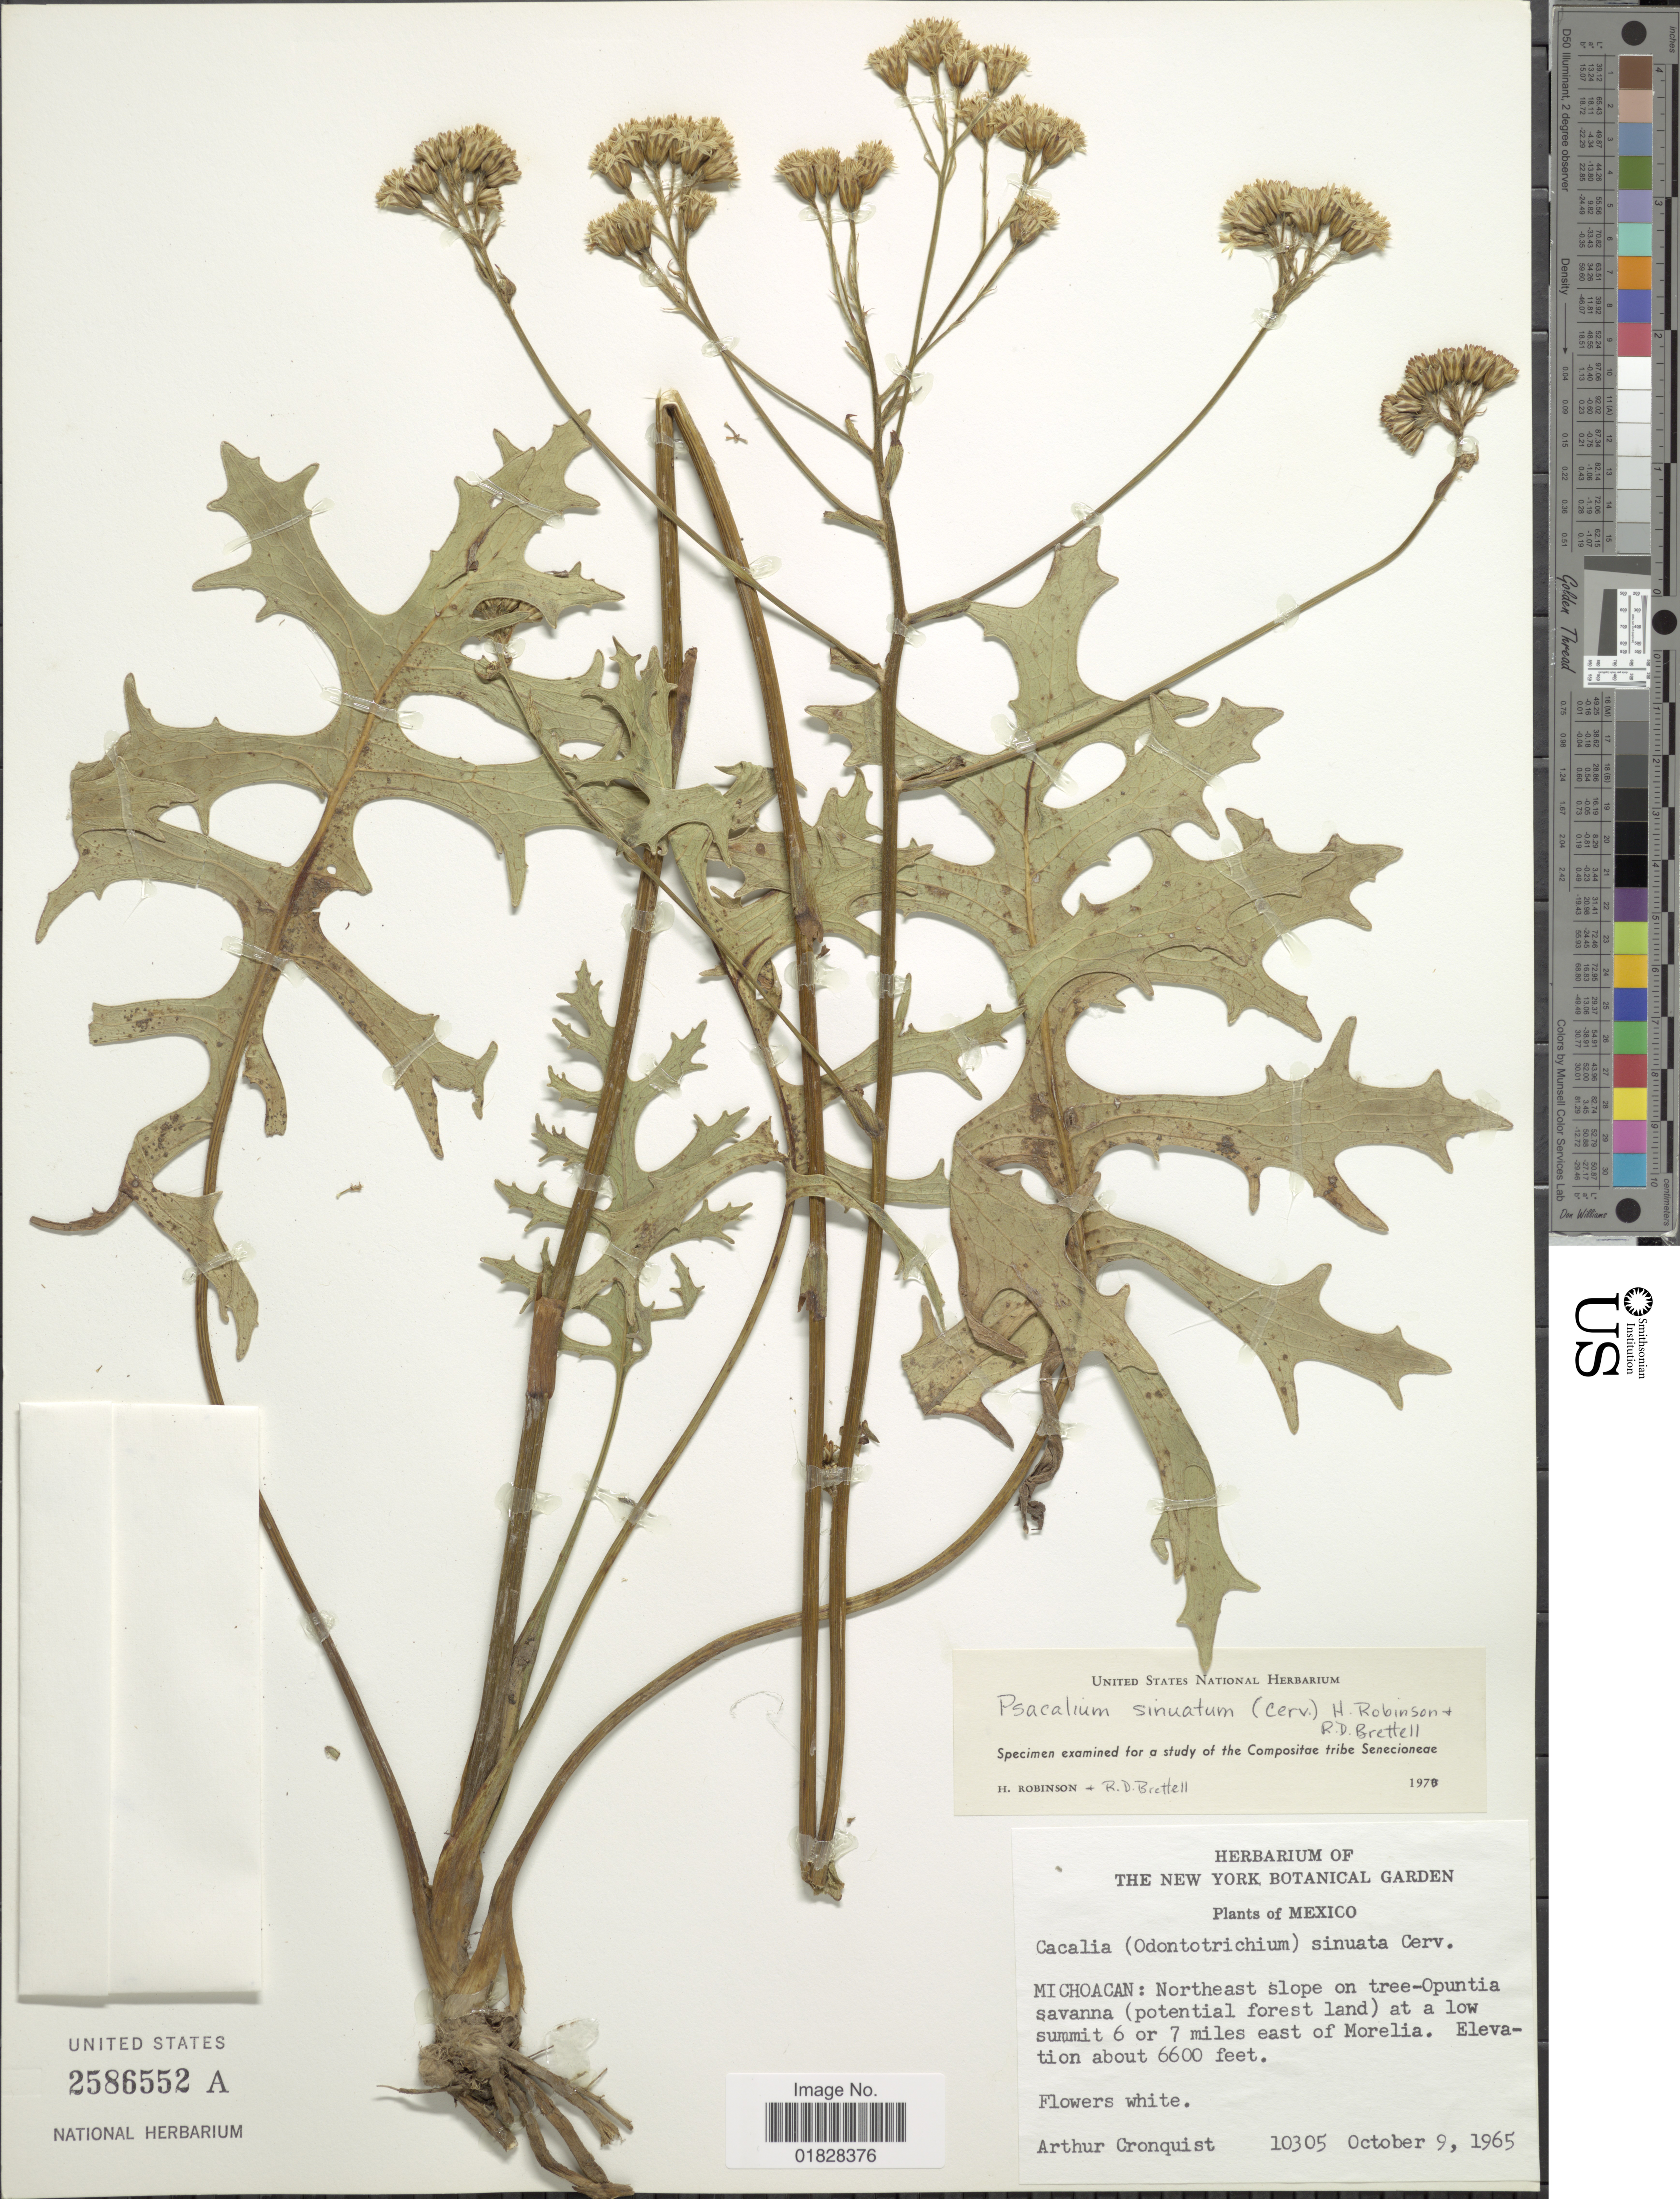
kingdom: Plantae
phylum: Tracheophyta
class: Magnoliopsida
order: Asterales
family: Asteraceae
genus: Psacalium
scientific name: Psacalium sinuatum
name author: (Cerv.) H. Rob. & Brettell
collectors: A. J. Cronquist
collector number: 10305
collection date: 1965-10-09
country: Mexico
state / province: Michoacán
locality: Michoacan: Northeast slope on tree-Opuntia savanna (potential forest land) at a low summit 6 or 7 miles east of Morelia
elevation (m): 2012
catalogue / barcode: US 2586552A